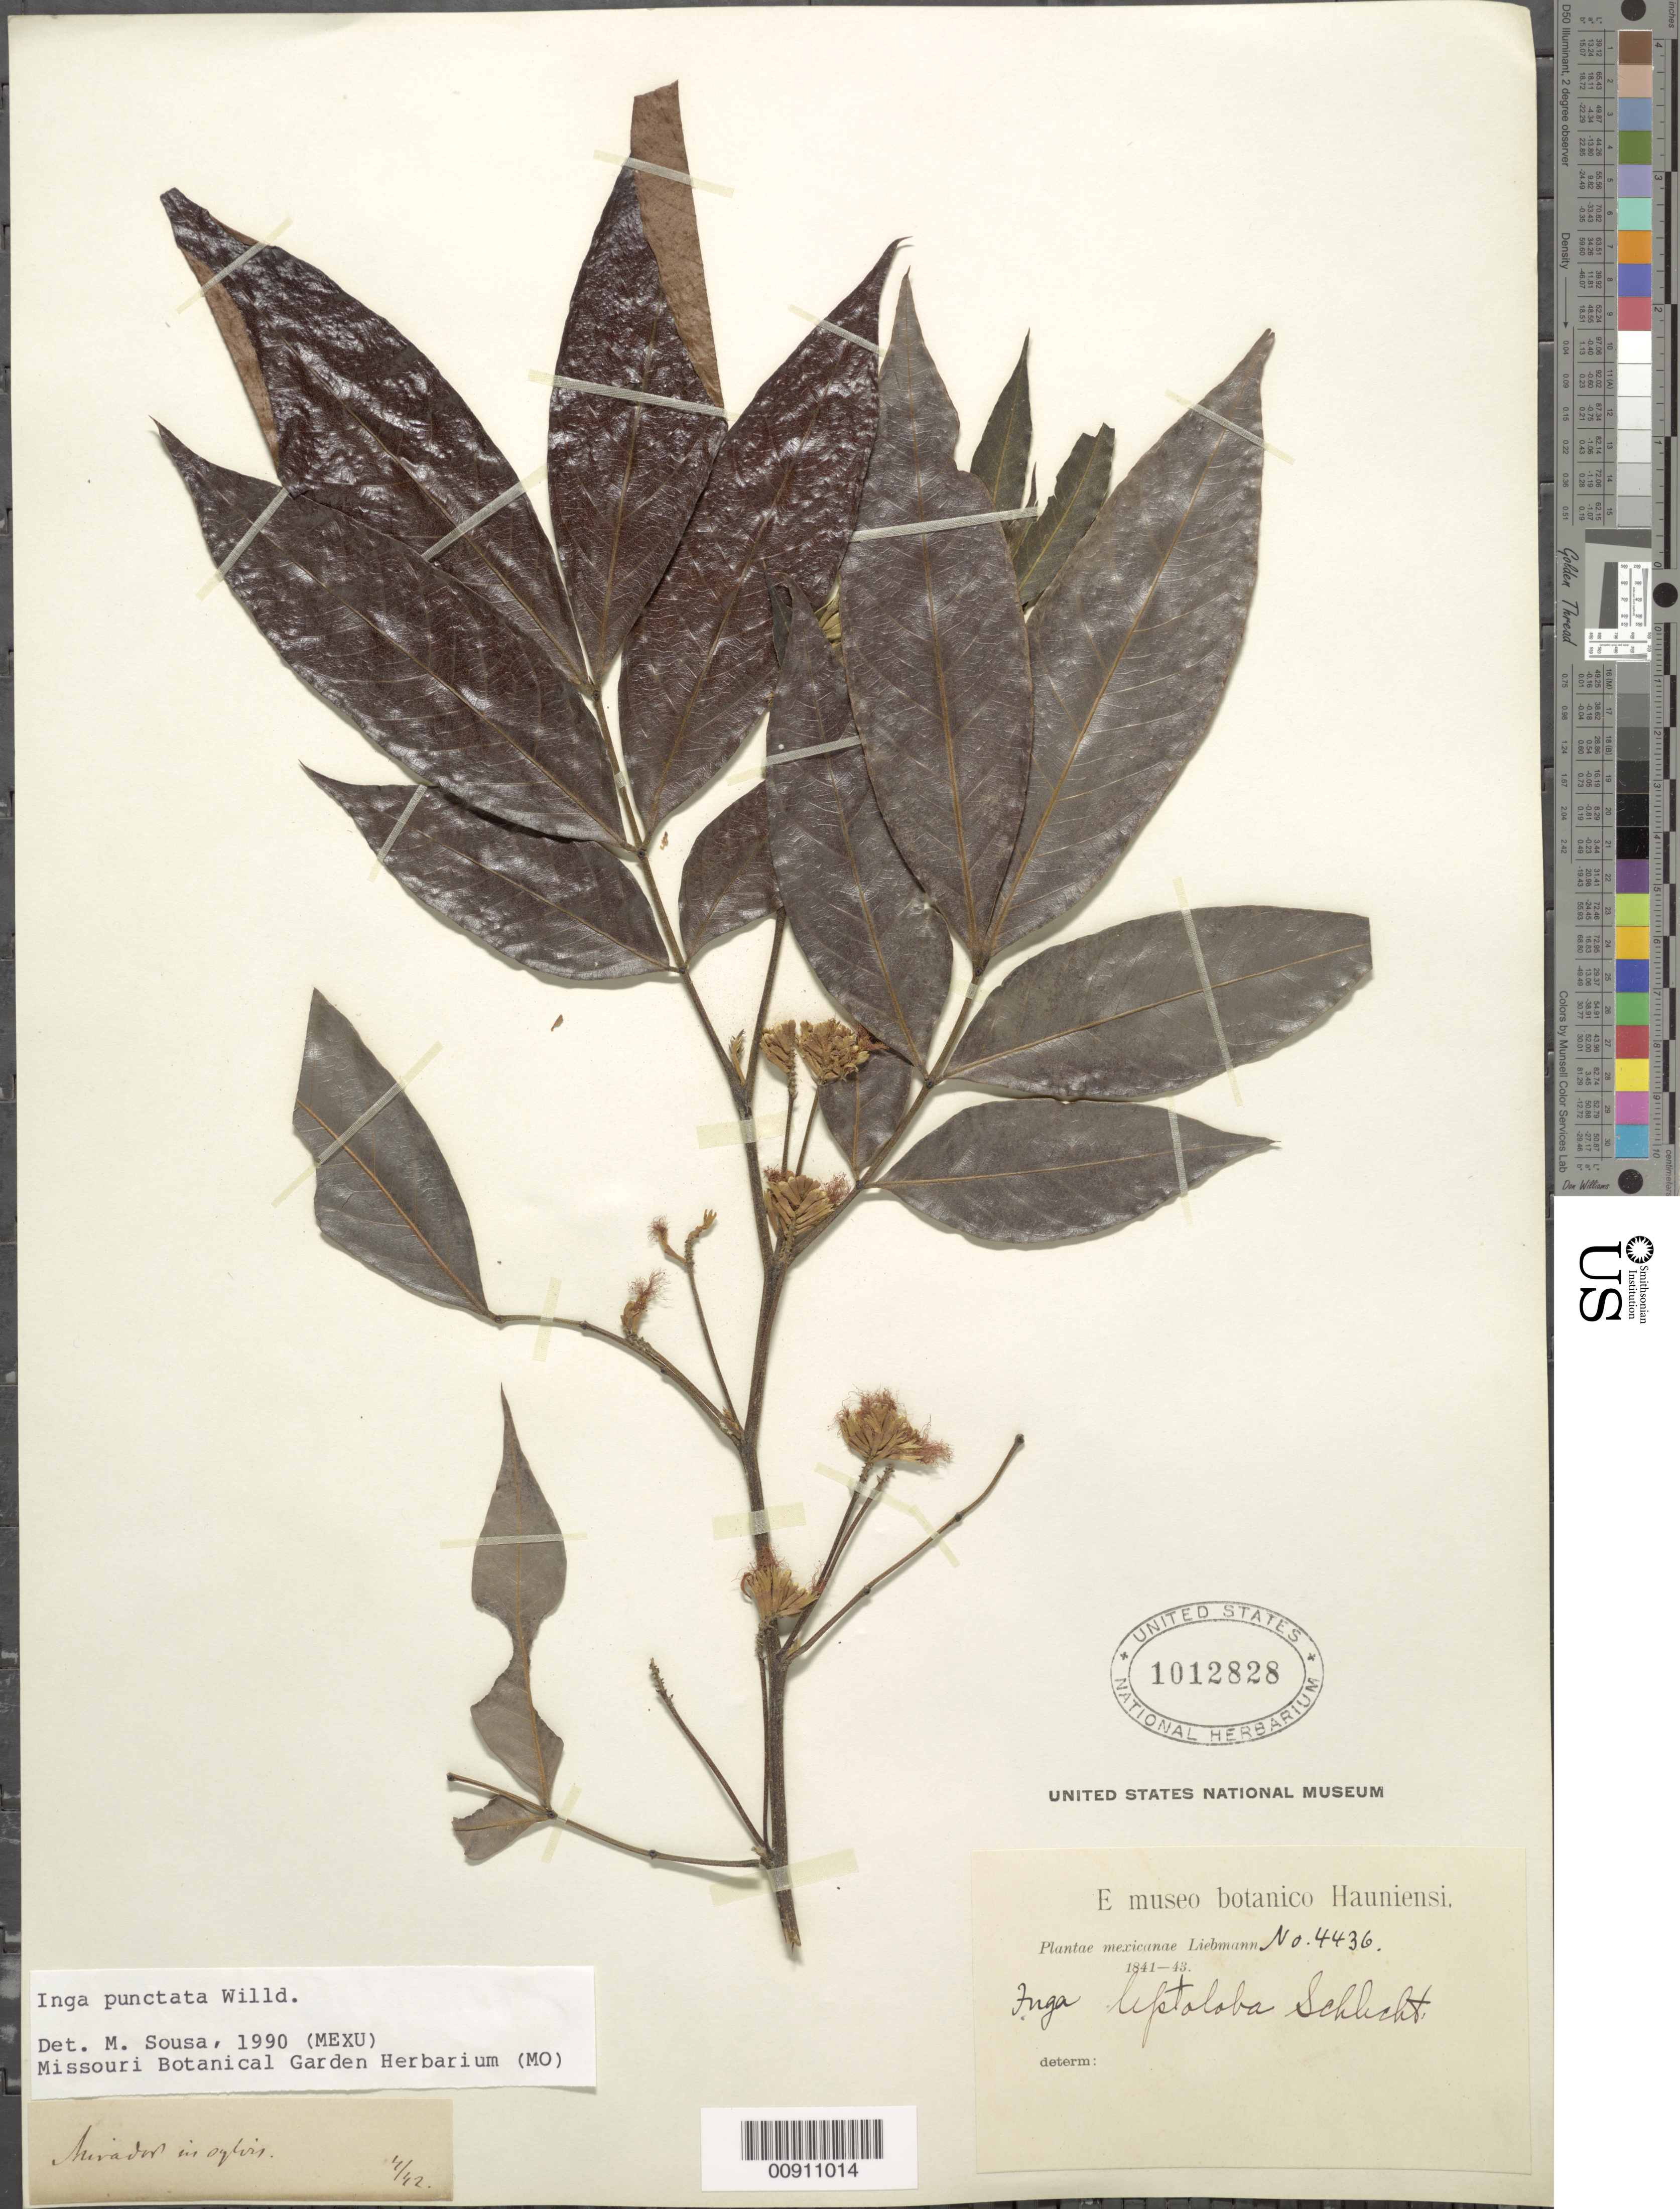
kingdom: Plantae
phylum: Tracheophyta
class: Magnoliopsida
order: Fabales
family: Fabaceae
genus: Inga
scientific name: Inga punctata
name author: Willd.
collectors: F. M. Liebmann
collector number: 4436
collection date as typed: Apr 1842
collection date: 1842-04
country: Mexico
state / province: Veracruz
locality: Mirador, Veracruz.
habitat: In sylvis.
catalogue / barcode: US 1012828